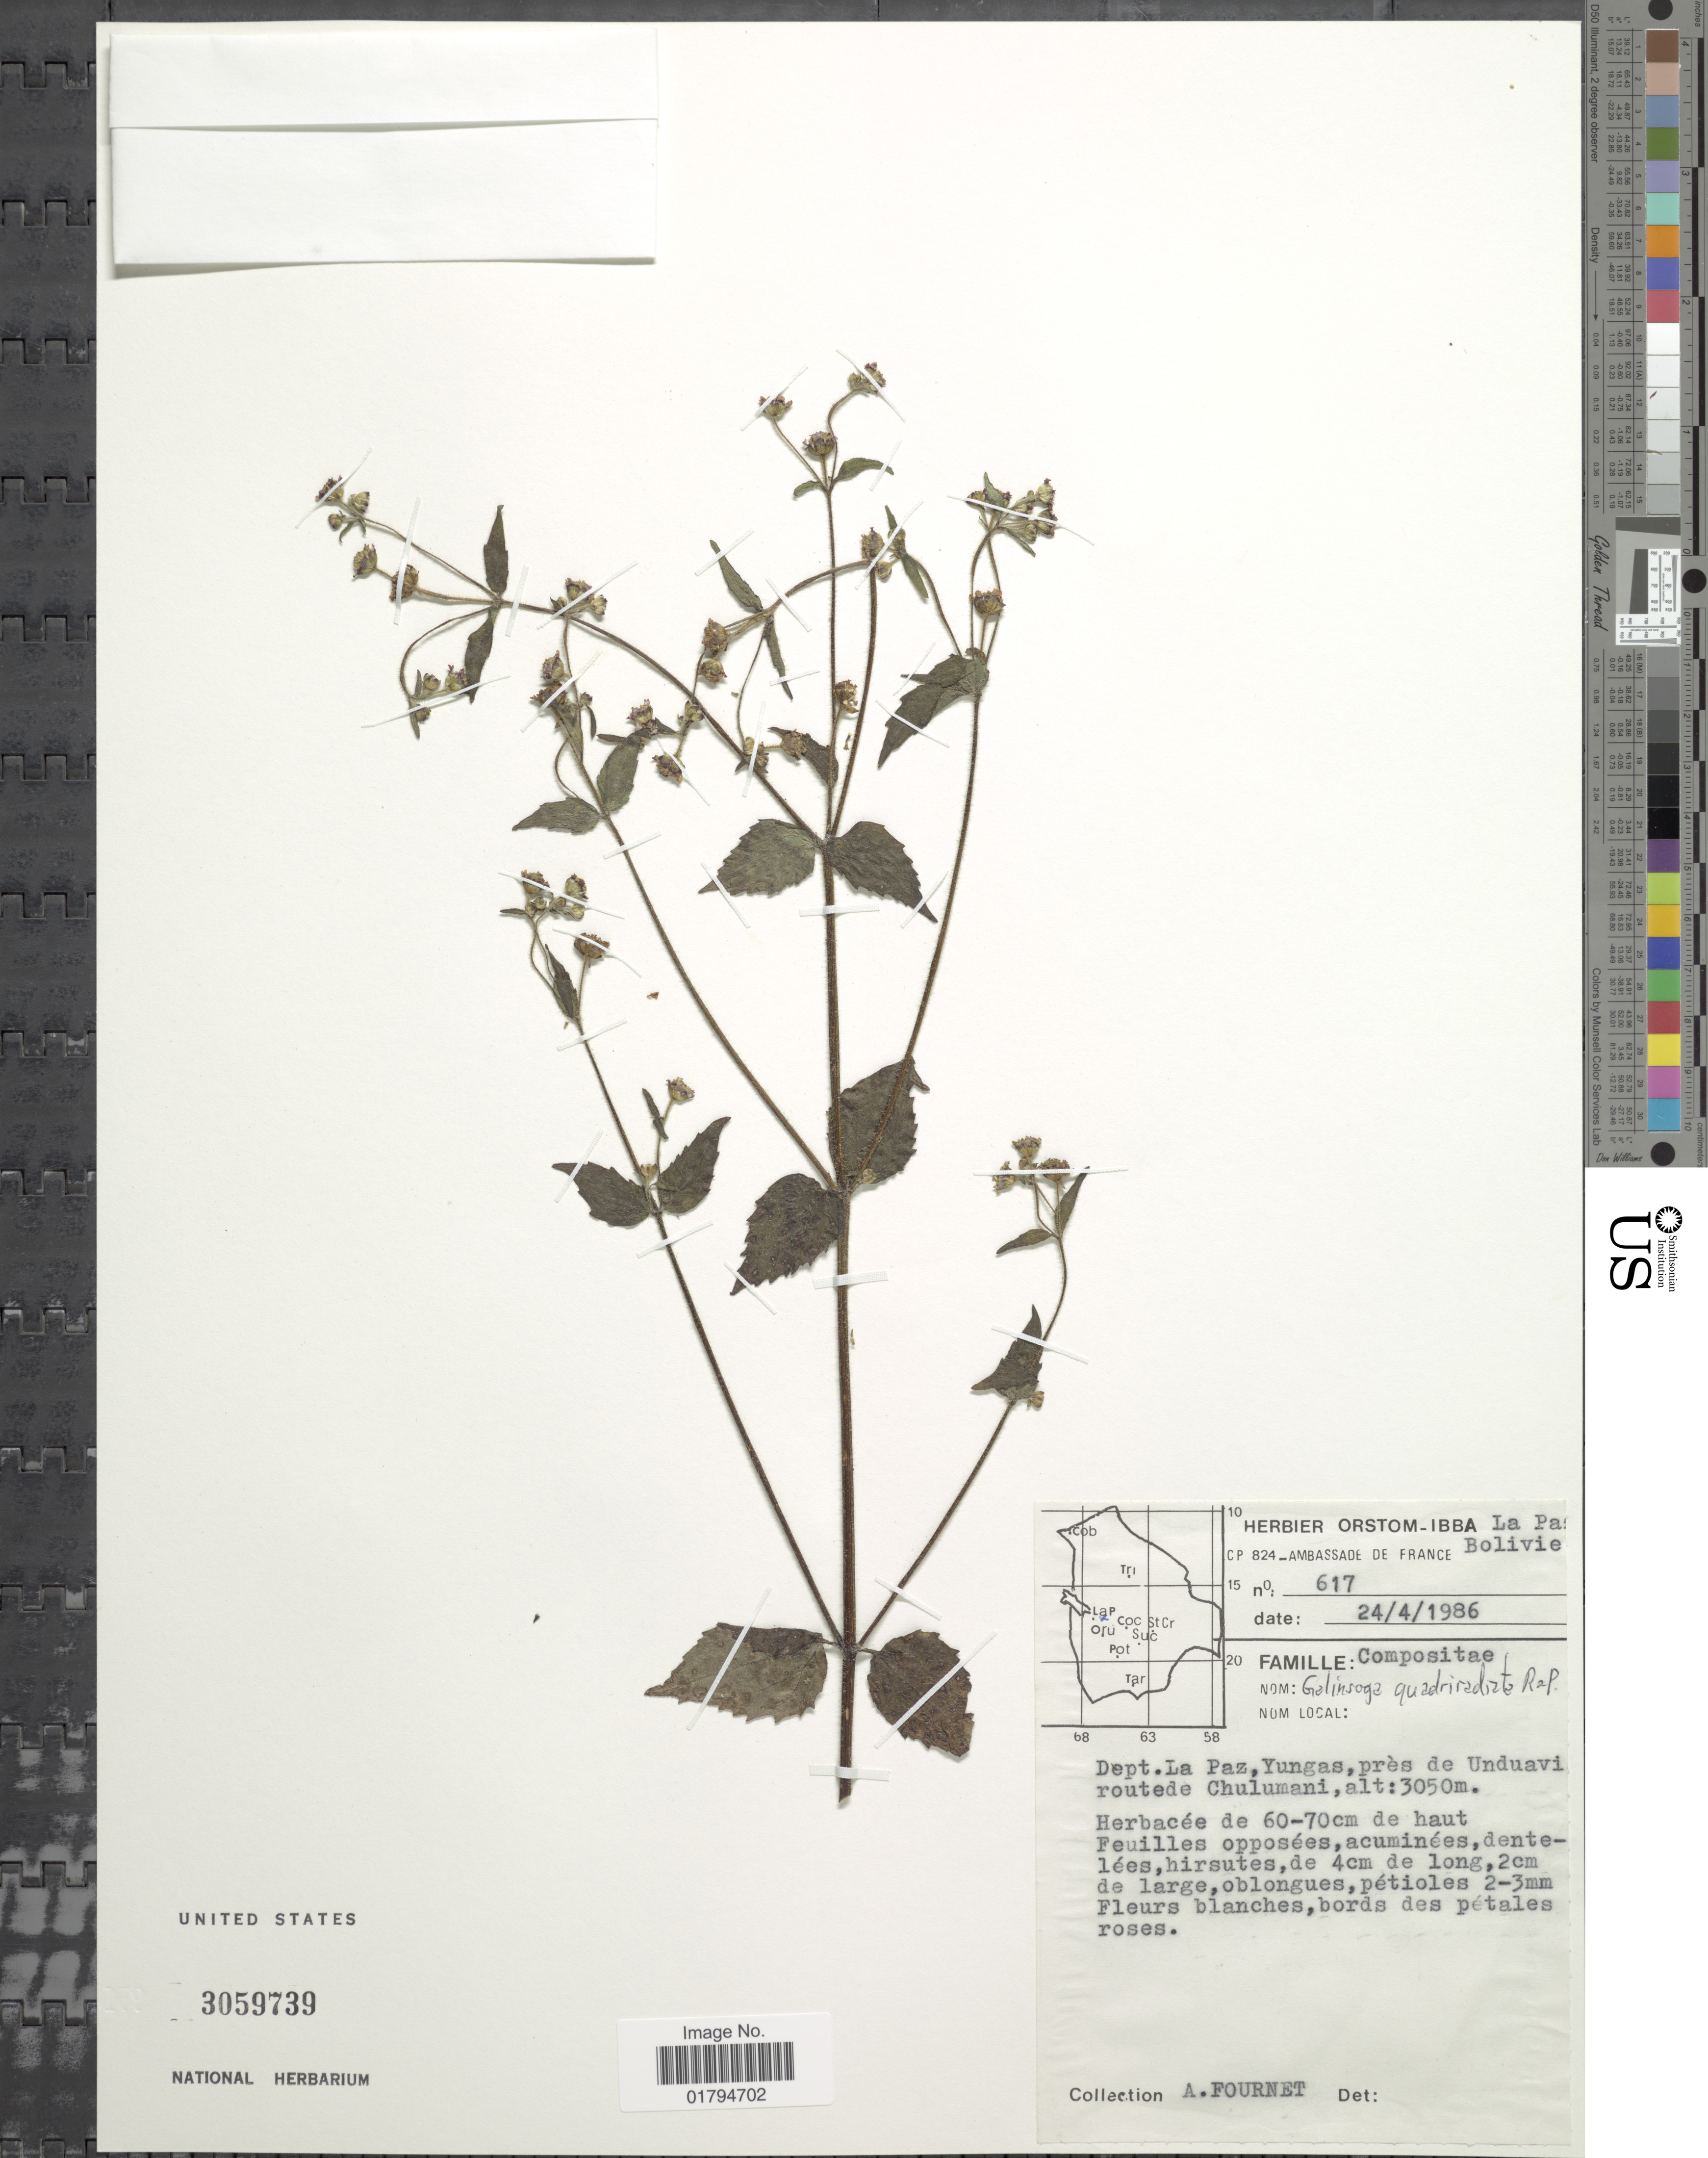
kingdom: Plantae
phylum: Tracheophyta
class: Magnoliopsida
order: Asterales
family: Asteraceae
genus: Galinsoga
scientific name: Galinsoga quadriradiata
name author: Ruiz & Pav.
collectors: A. Fournet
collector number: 617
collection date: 1986-04-24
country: Bolivia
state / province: La Paz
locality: Yungas, pres de Unduavi routede Chulumani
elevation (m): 3050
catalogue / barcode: US 3059739